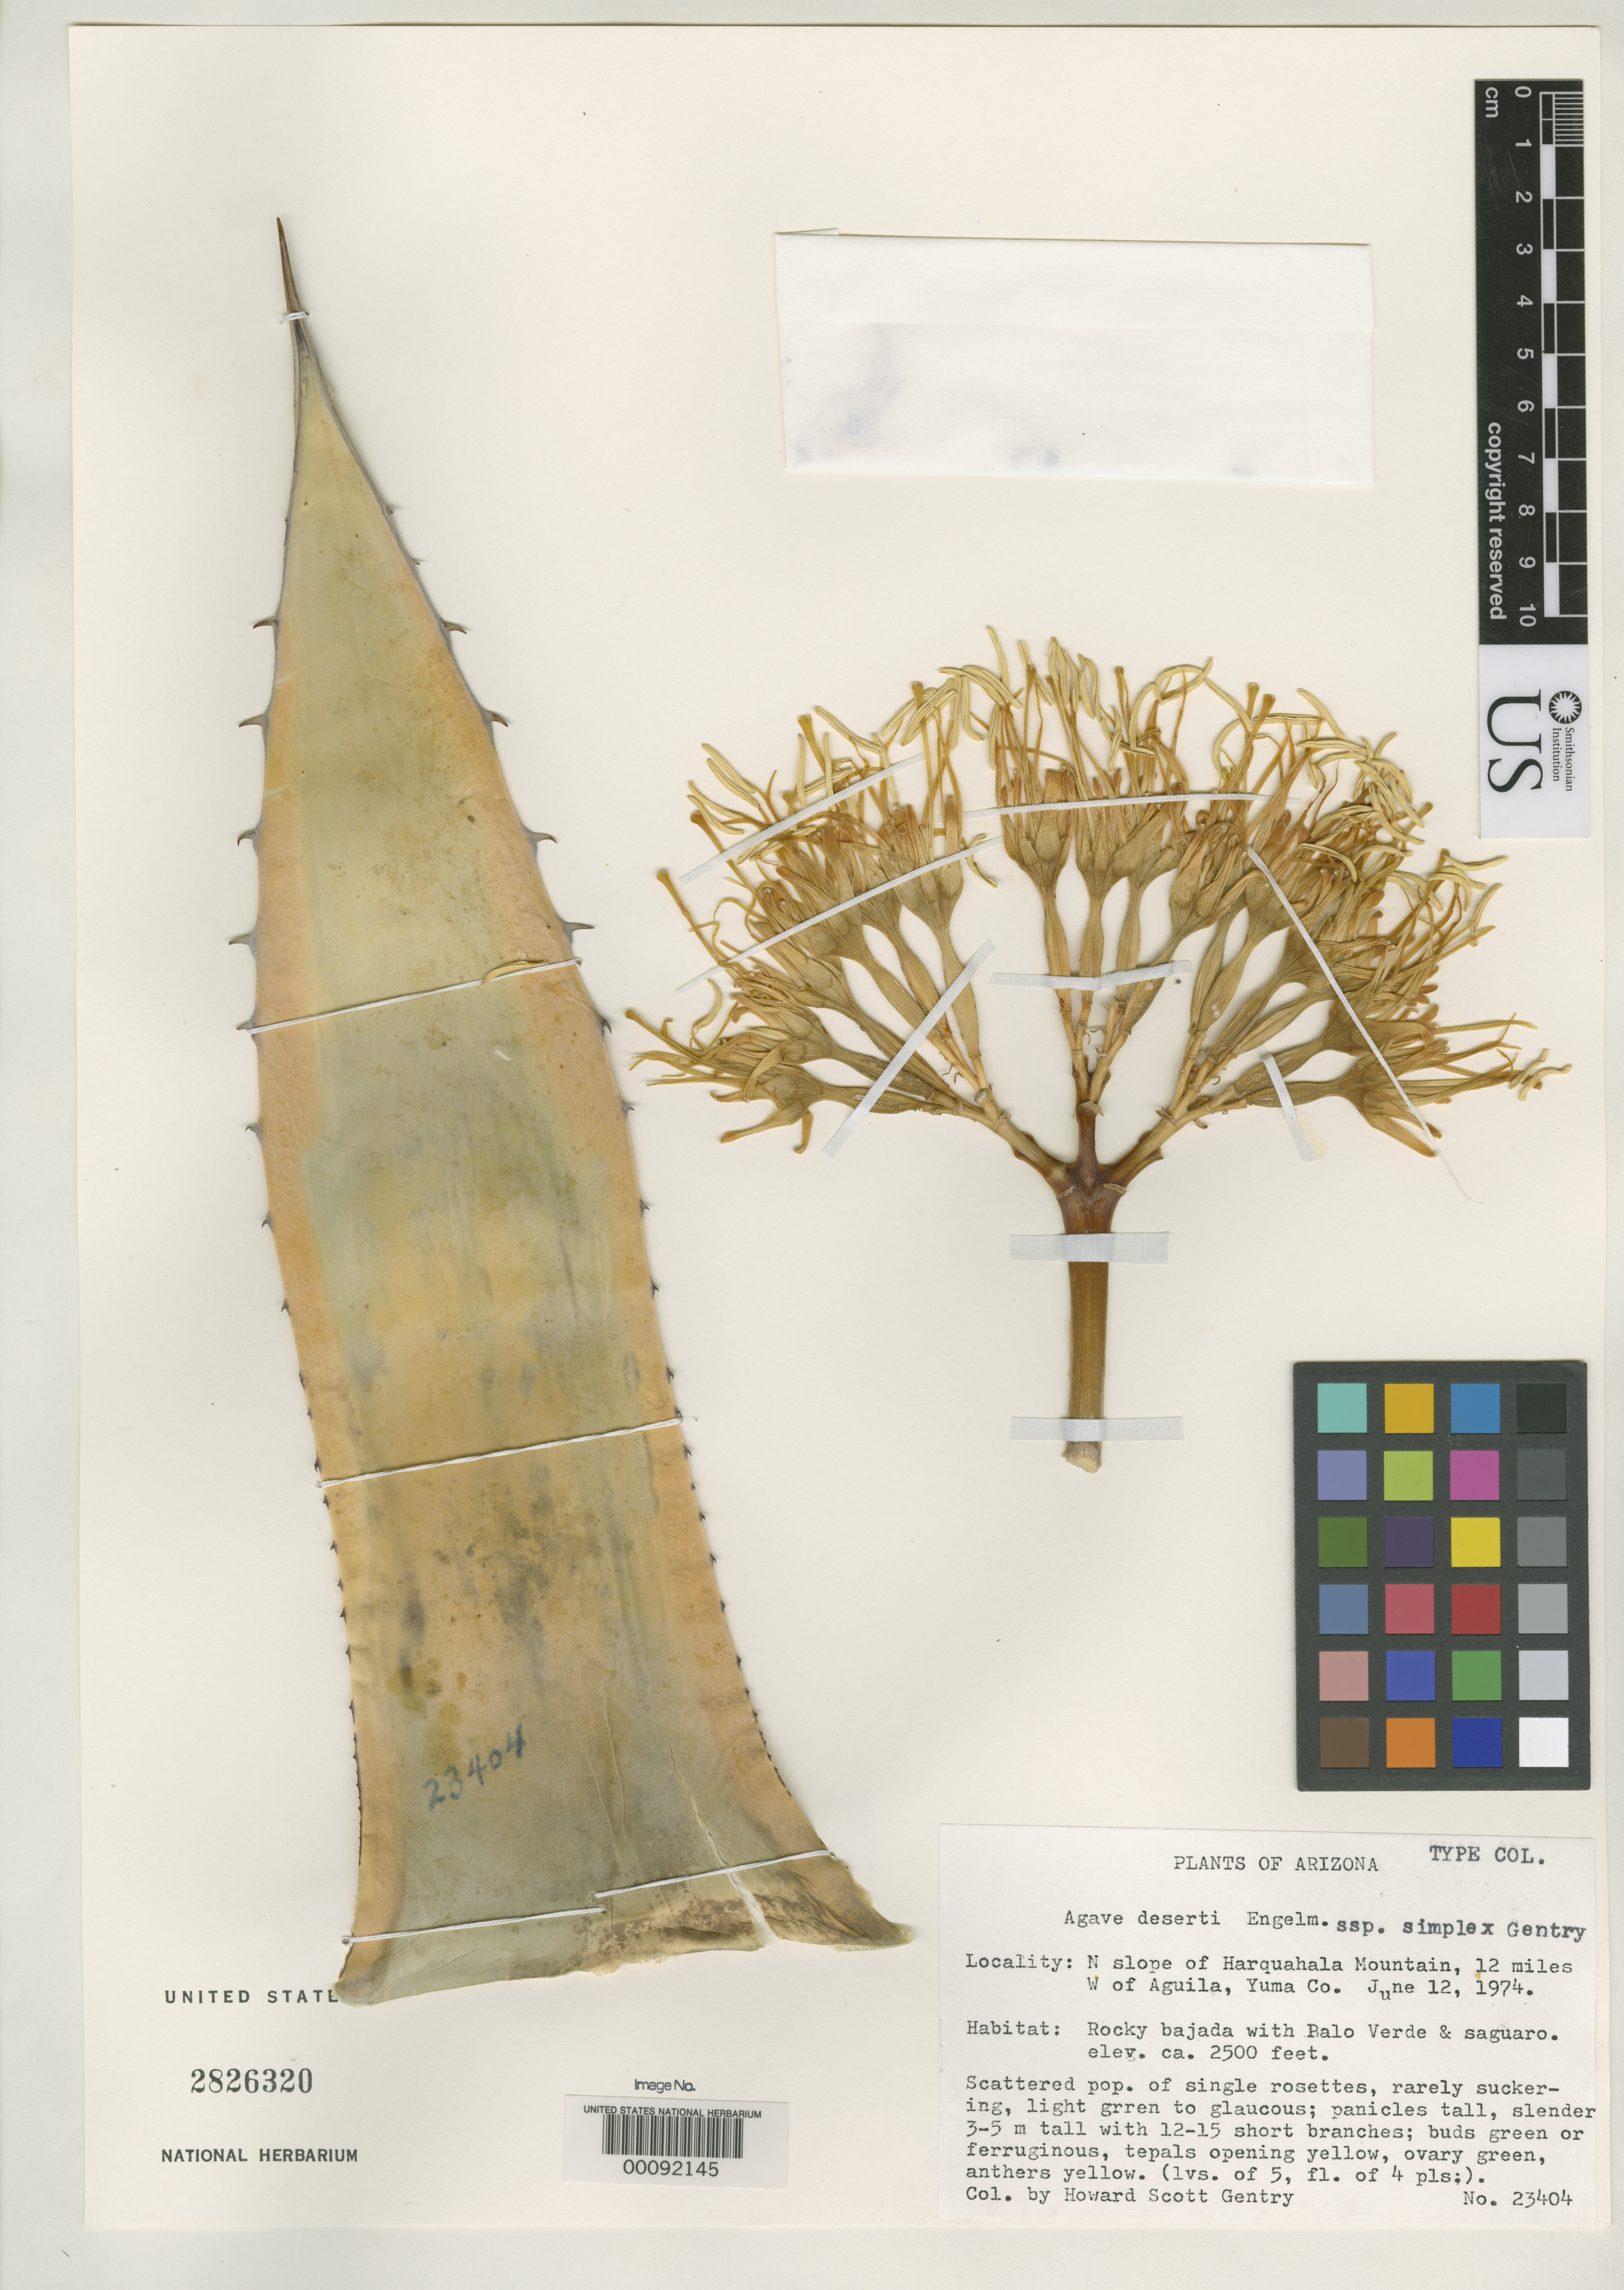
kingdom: Plantae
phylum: Tracheophyta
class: Liliopsida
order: Asparagales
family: Asparagaceae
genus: Agave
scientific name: Agave deserti subsp. simplex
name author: Gentry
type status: Holotype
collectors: H. S. Gentry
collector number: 23404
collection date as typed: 12 Jun 1974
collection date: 1974-06-12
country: United States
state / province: Arizona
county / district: Yuma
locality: Harquahala Mts., 12 mi. west of Aquila; alt. 2500 Ft.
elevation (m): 762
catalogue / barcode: US 2826320